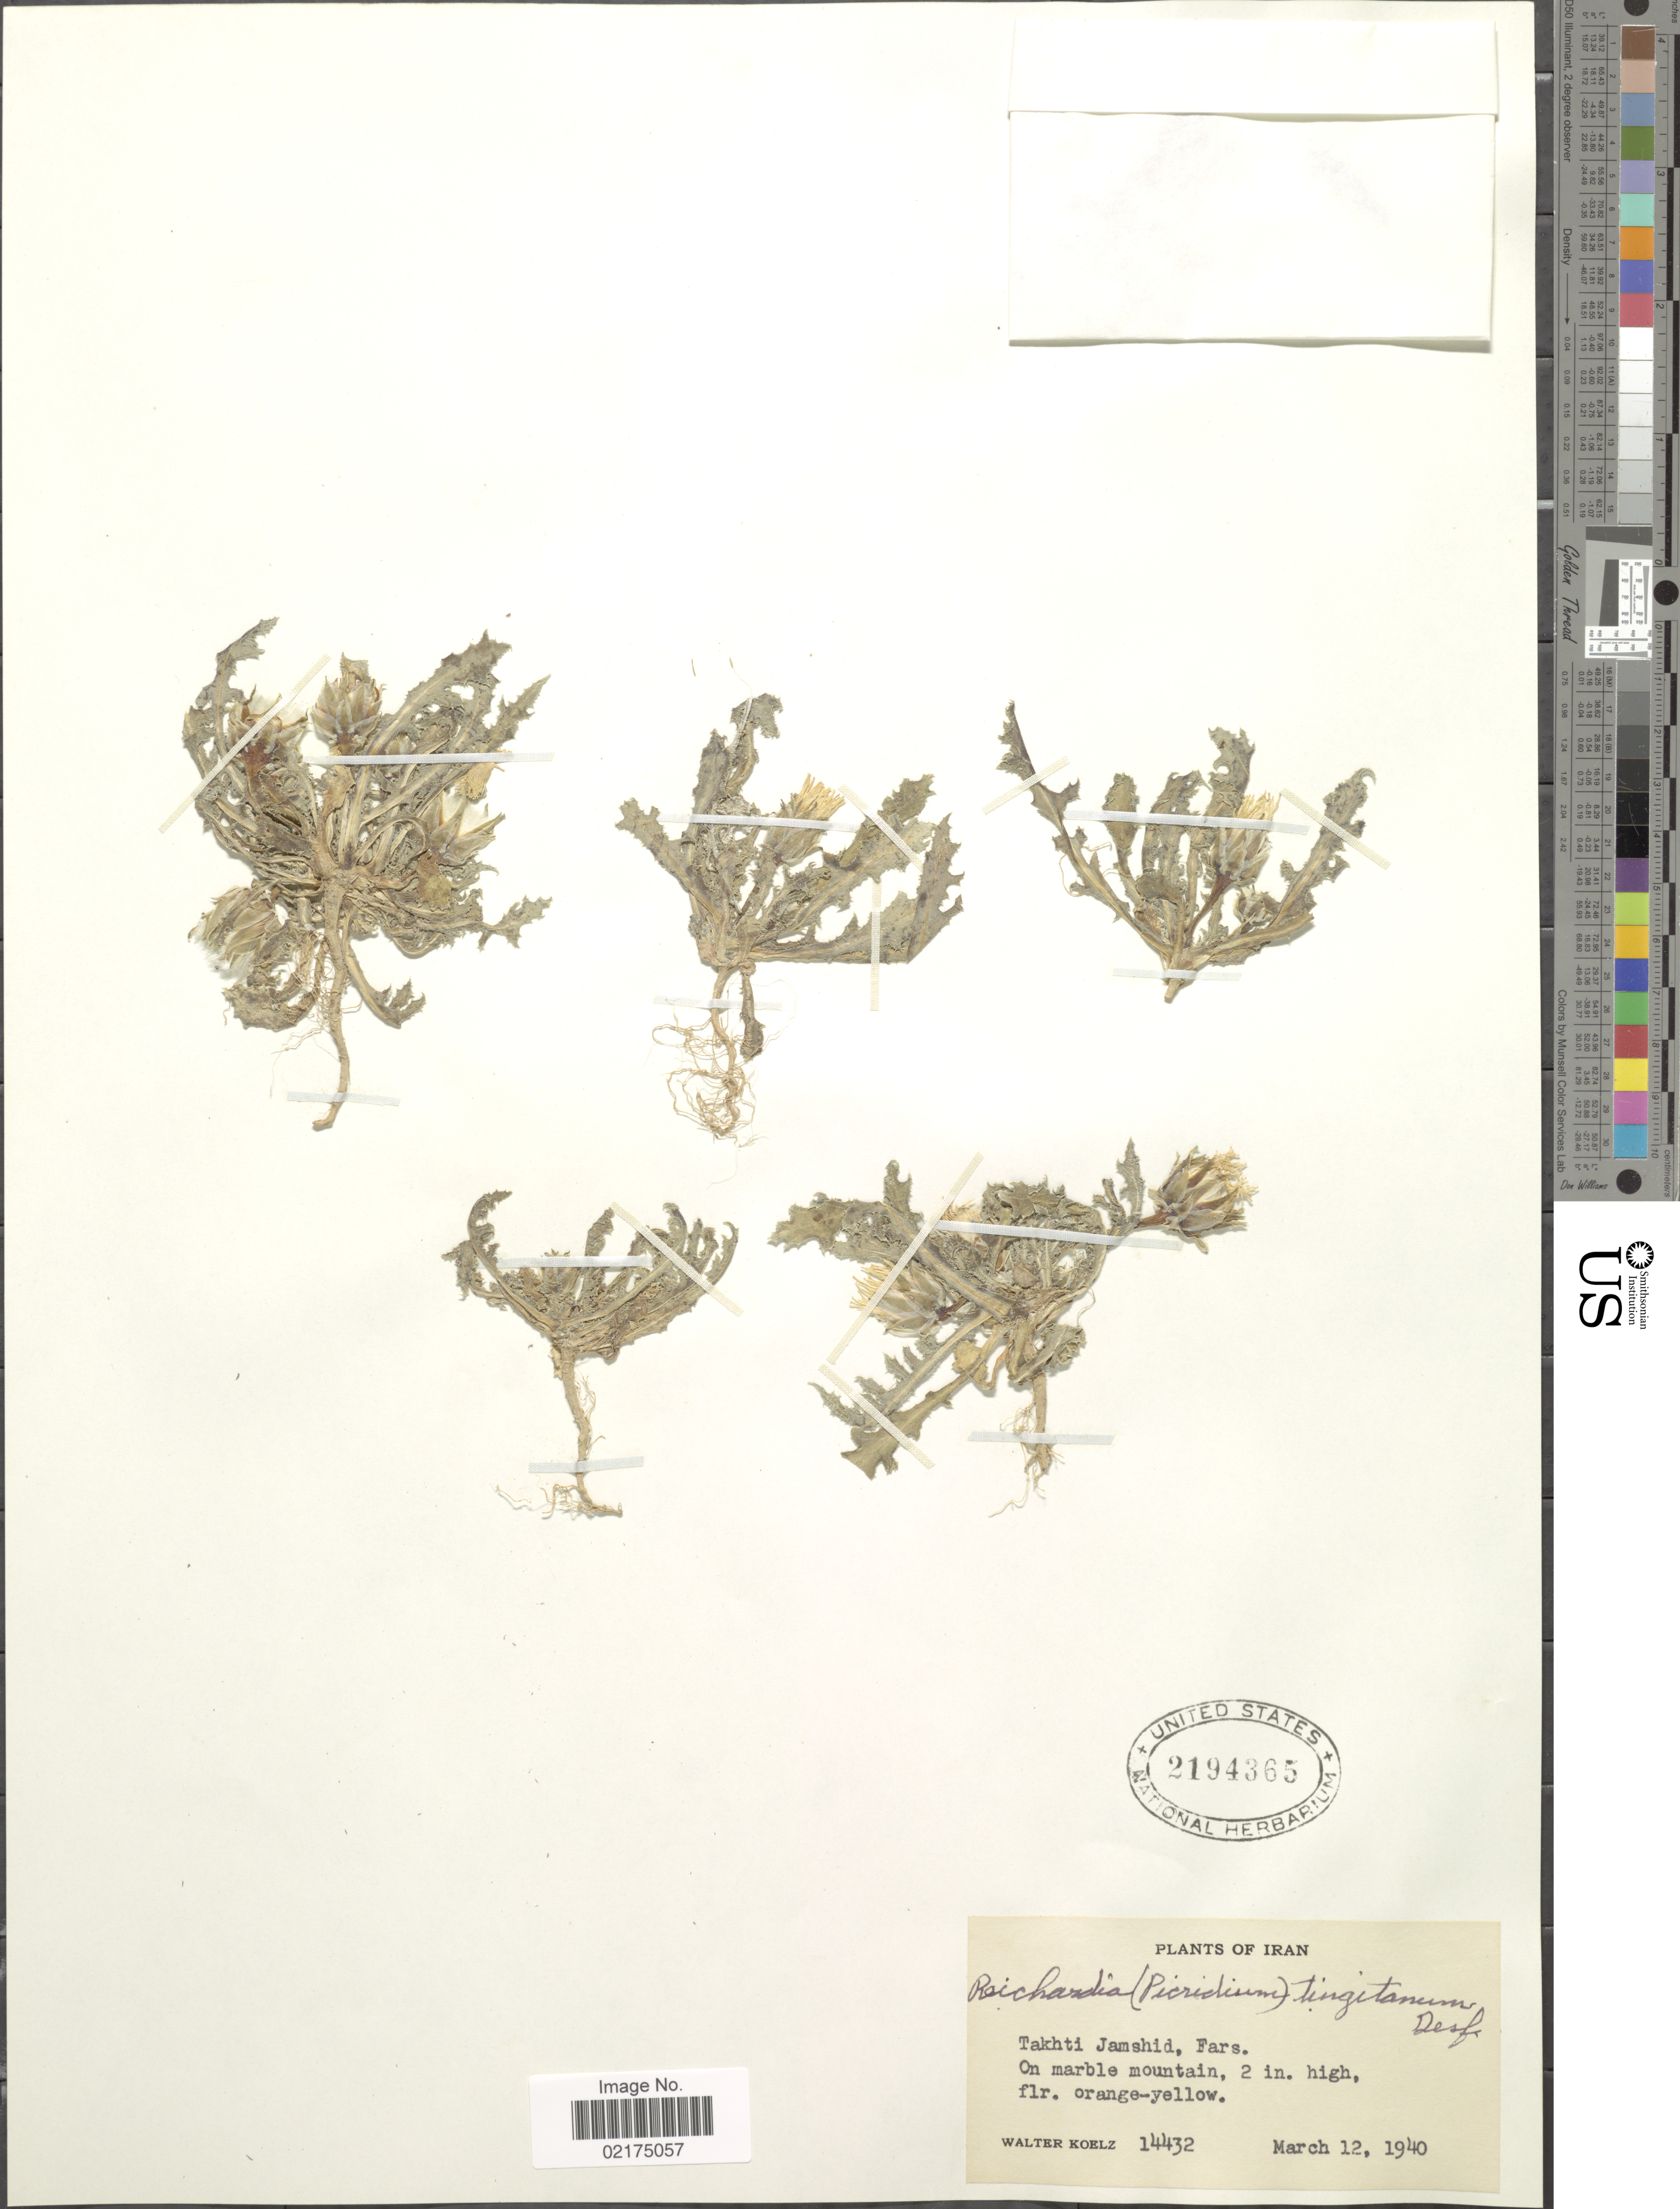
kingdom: Plantae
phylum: Tracheophyta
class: Magnoliopsida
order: Asterales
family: Asteraceae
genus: Reichardia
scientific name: Reichardia tingitana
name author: (L.) Roth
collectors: W. N. Koelz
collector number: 14432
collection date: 1940-03-12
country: Iran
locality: Takhti Jamshid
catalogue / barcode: US 2194365